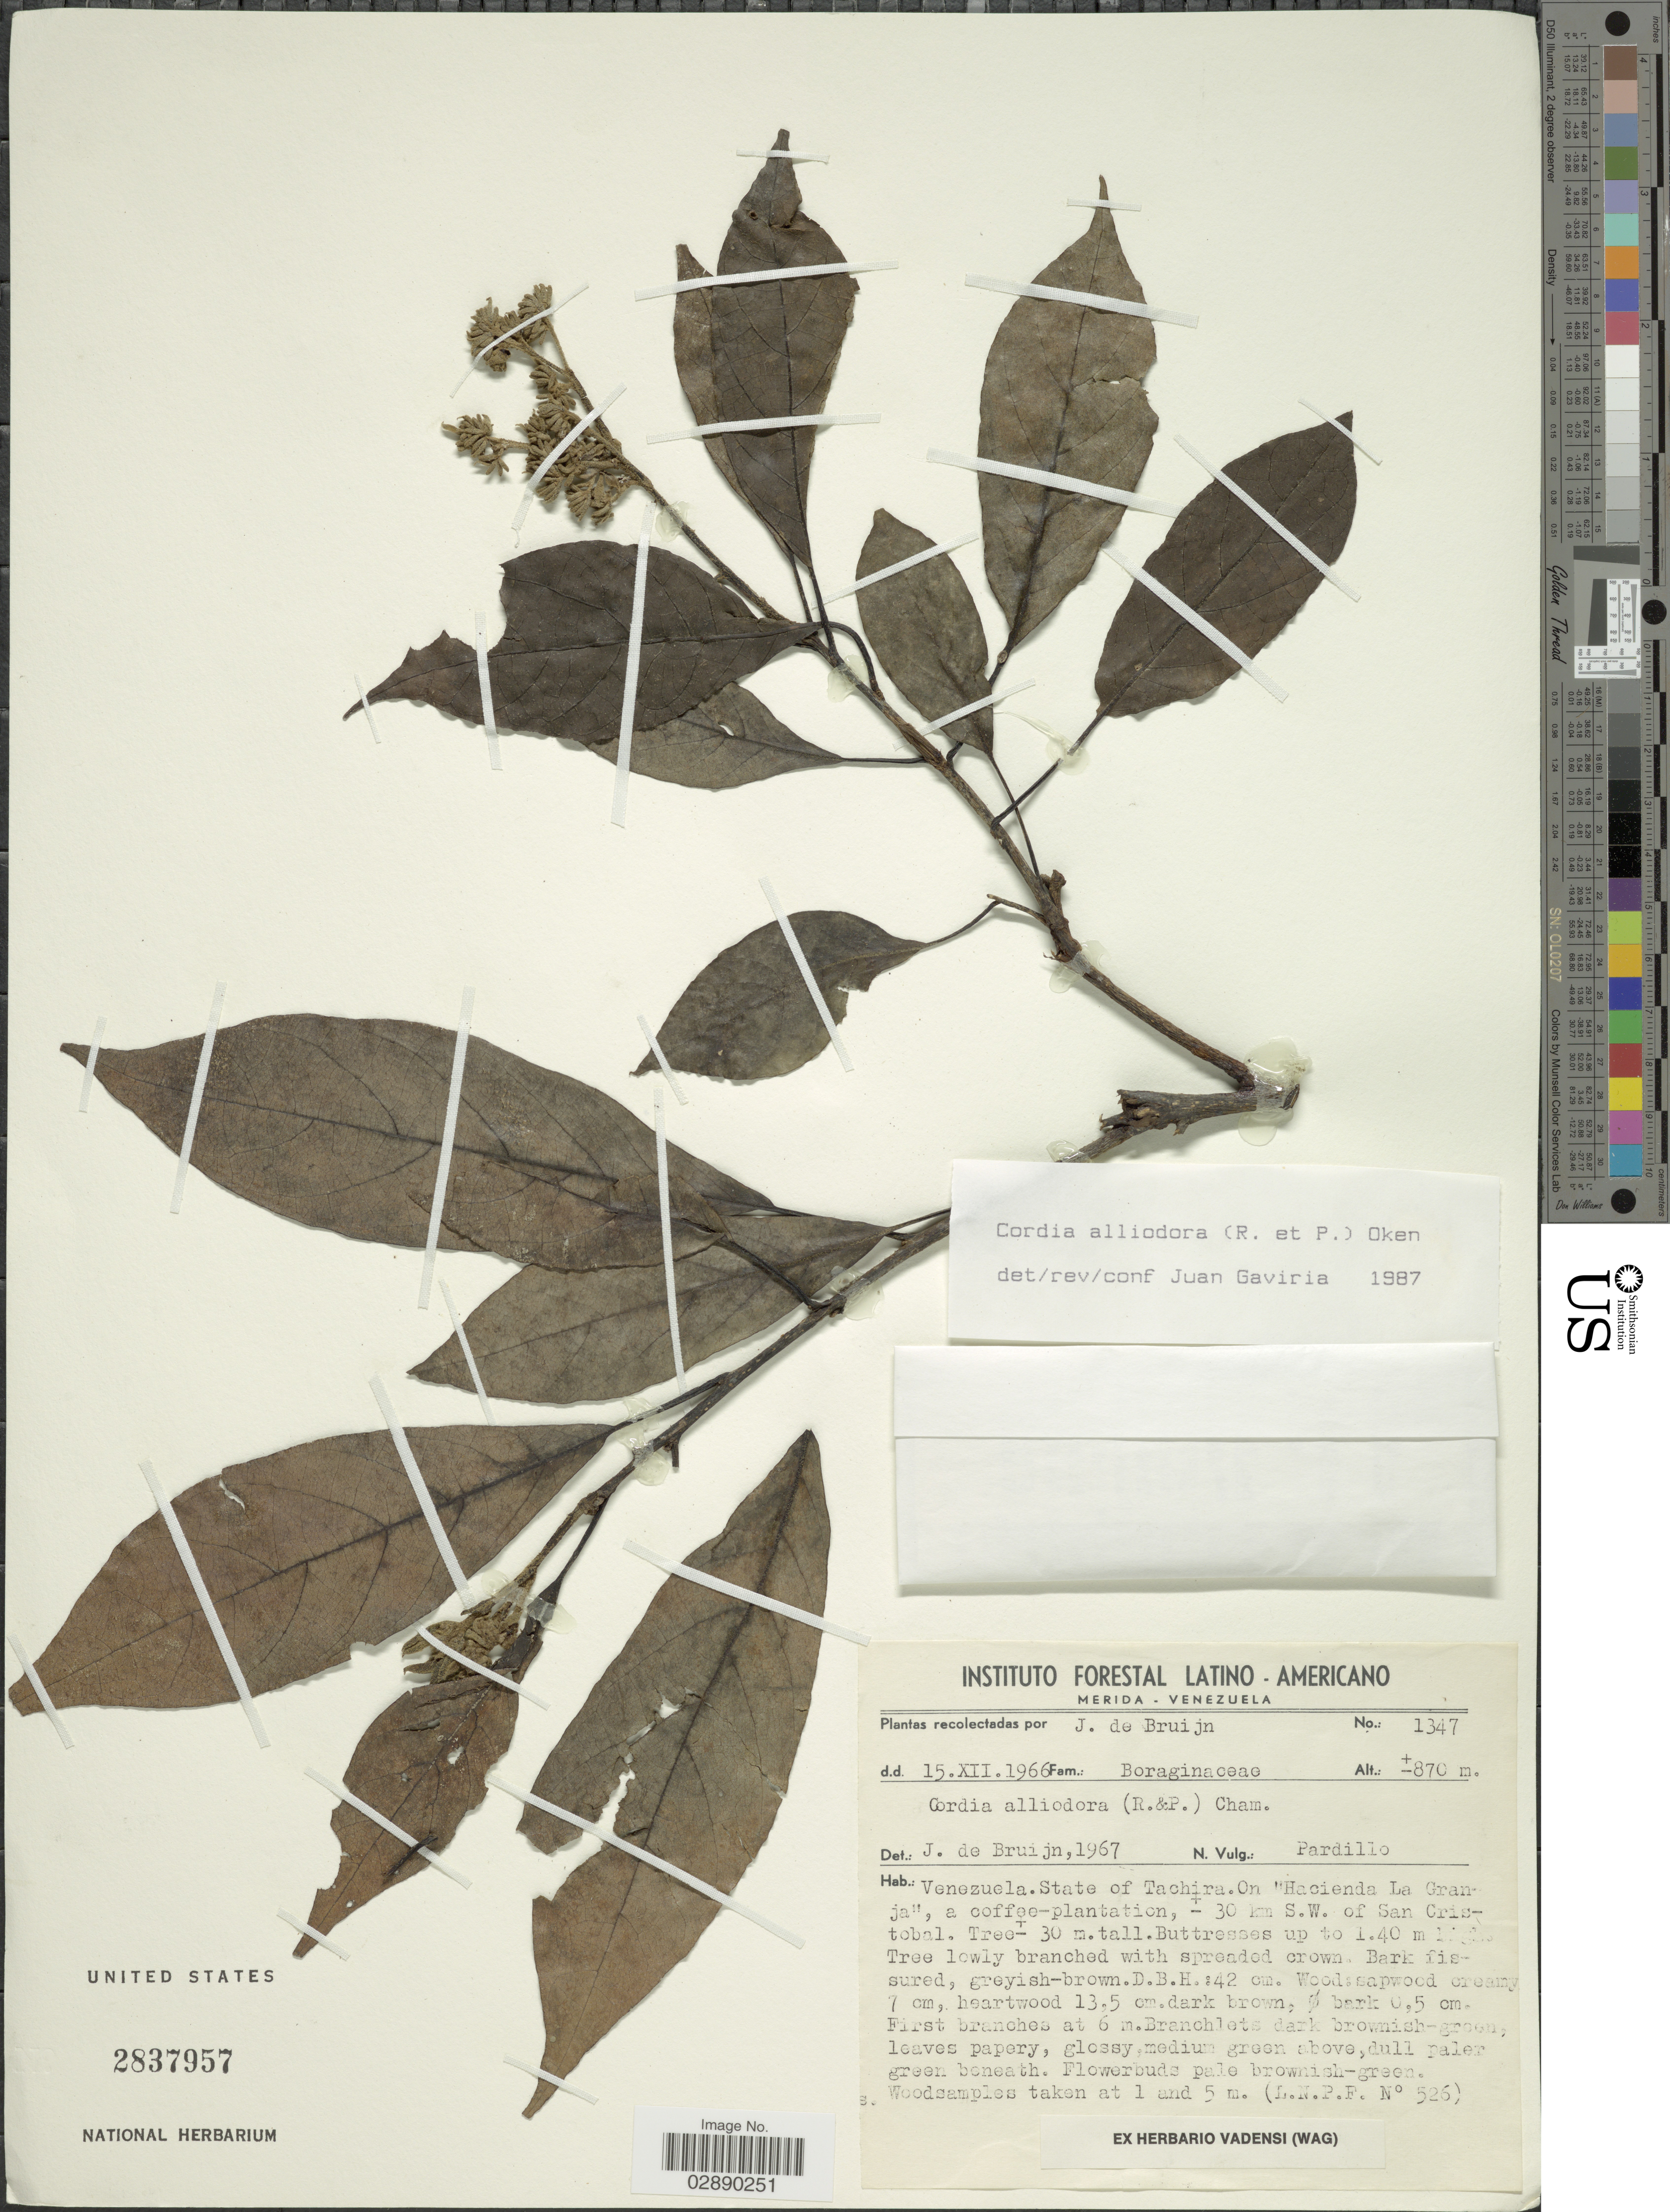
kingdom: Plantae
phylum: Tracheophyta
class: Magnoliopsida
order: Boraginales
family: Cordiaceae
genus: Cordia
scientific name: Cordia alliodora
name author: (Ruiz & Pav.) Oken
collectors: J. Bruijn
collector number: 1347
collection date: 1966-12-15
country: Venezuela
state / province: Tachira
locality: On "Hacienda La Granja", a coffee-plantation, ± 30 km S.W. of San Cristobal.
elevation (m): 870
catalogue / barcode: US 2837957